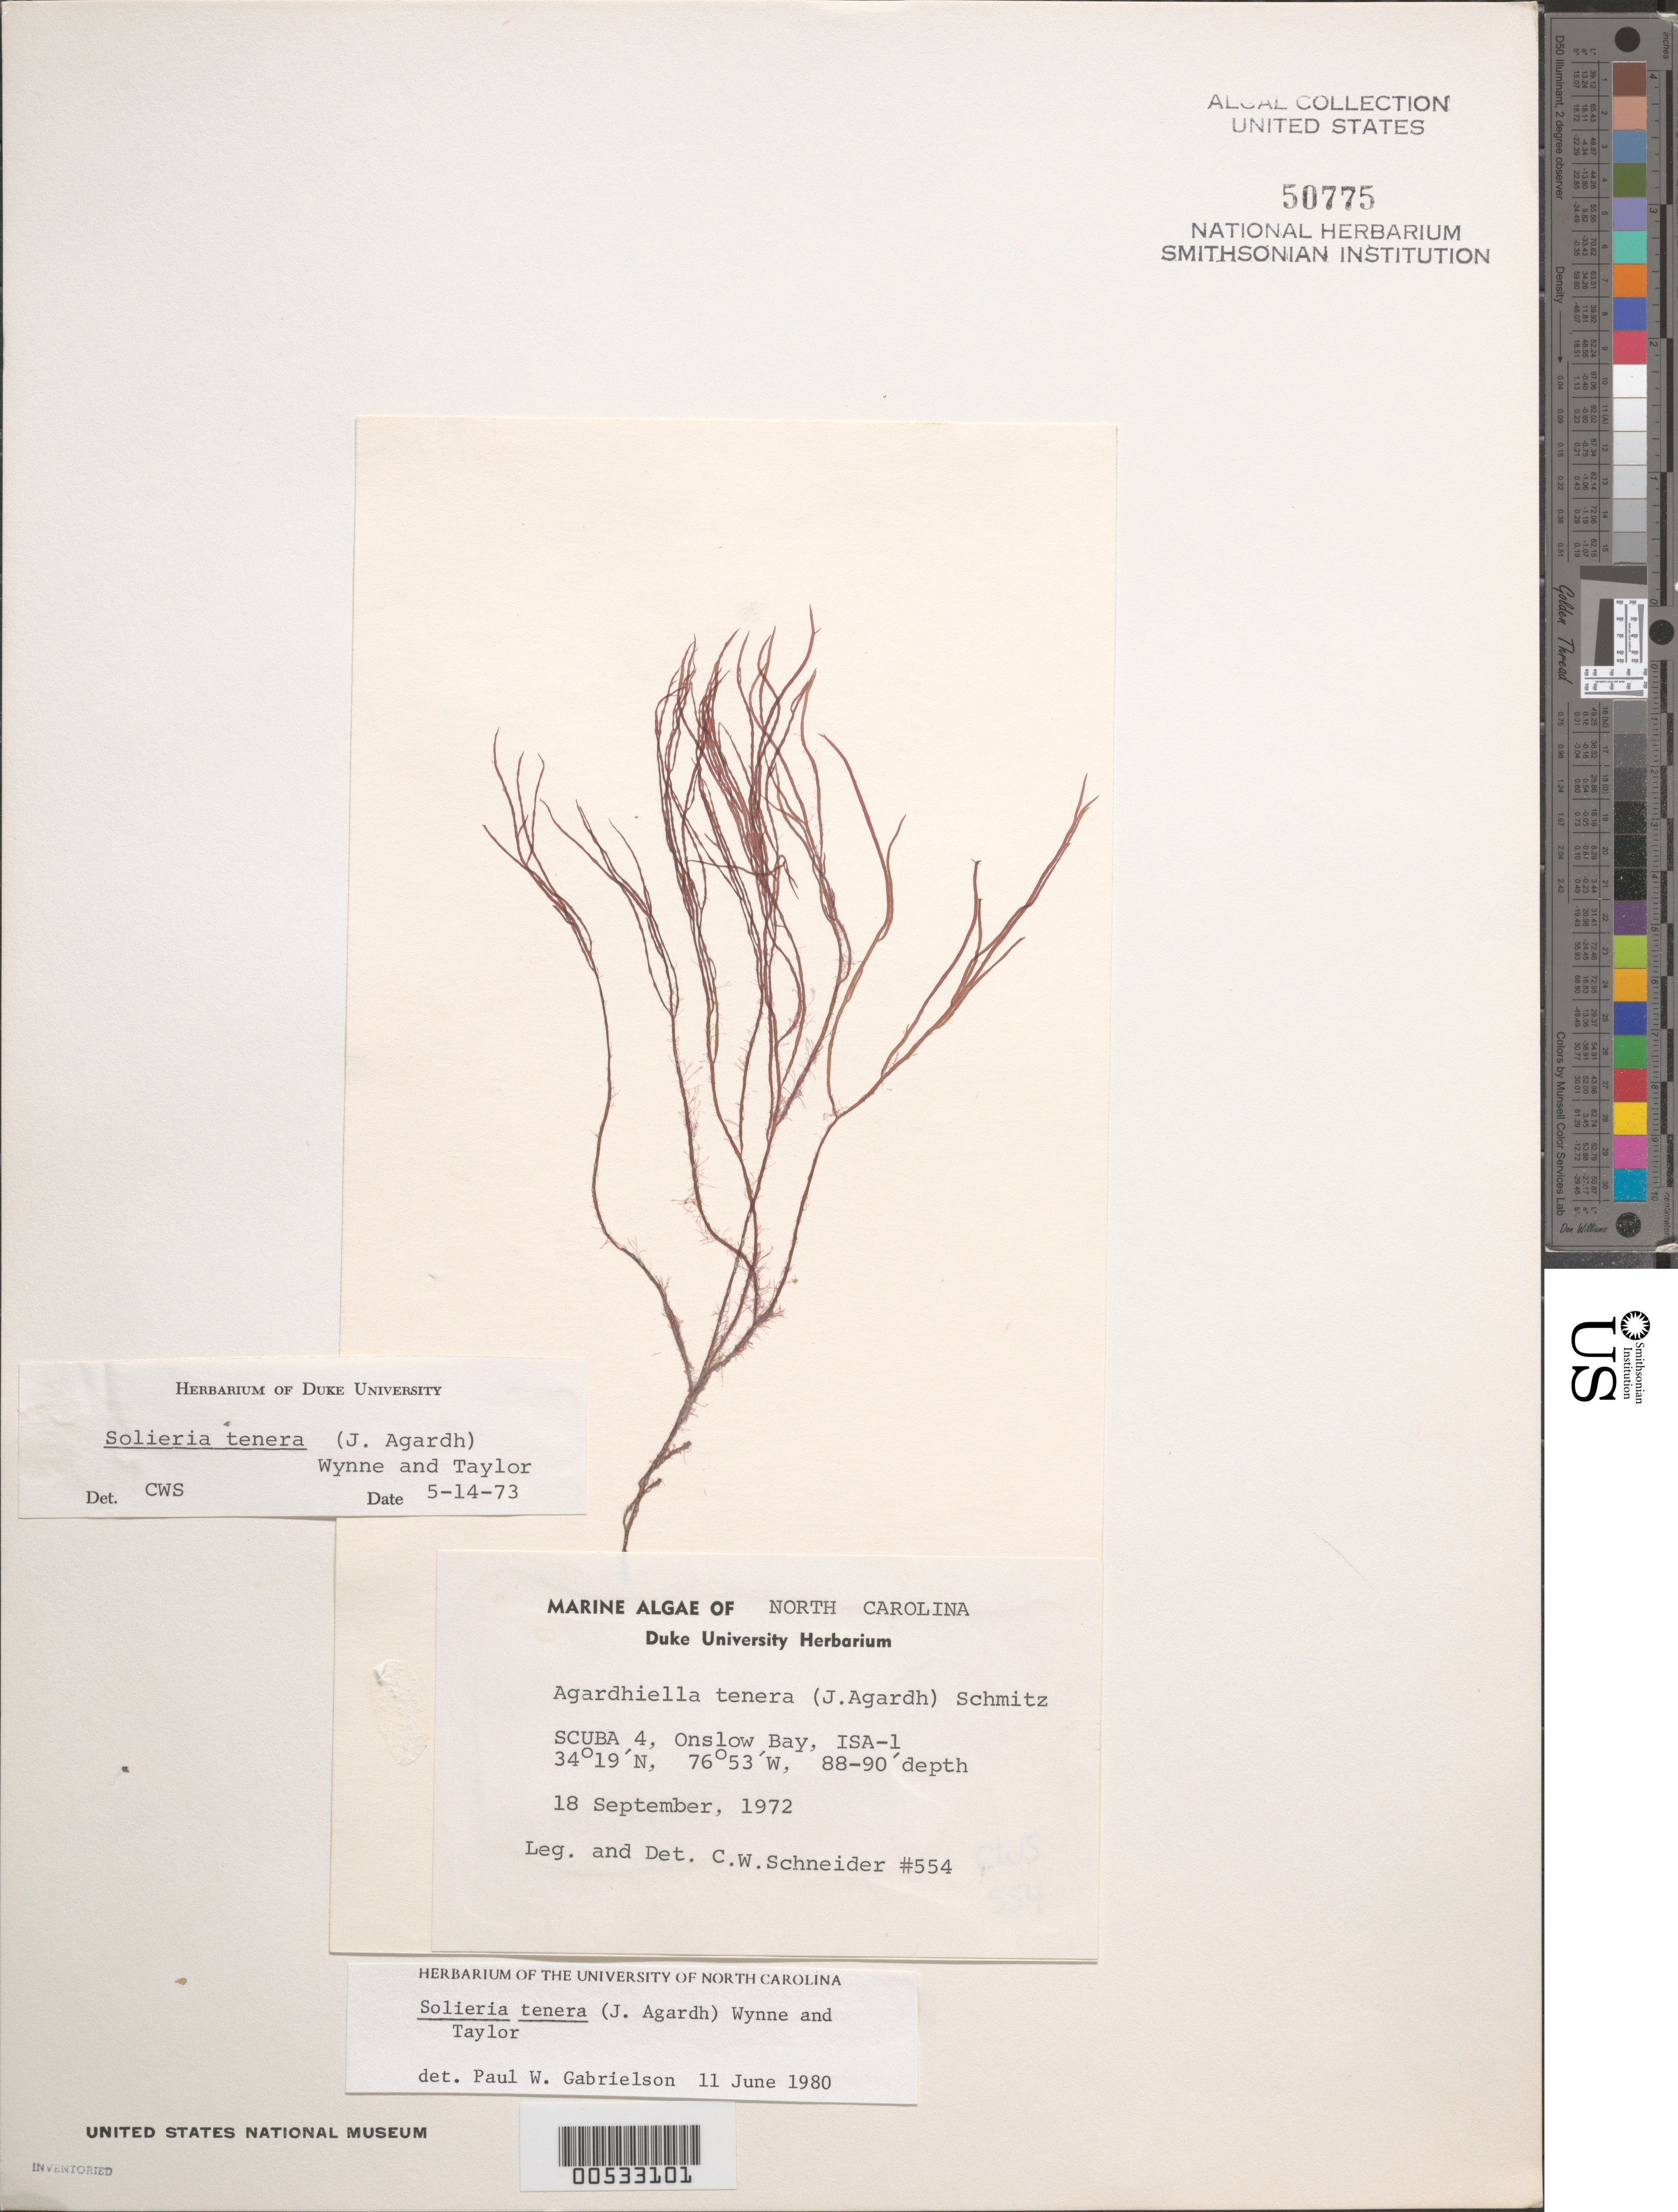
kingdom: Plantae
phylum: Rhodophyta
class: Florideophyceae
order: Gigartinales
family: Solieriaceae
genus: Solieria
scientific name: Solieria filiformis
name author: (Kütz.) P.W. Gabrielson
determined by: Algae name updating Project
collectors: C. W. Schneider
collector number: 554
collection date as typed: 18 Sep 1972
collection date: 1972-09-18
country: United States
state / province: North Carolina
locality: Onslow Bay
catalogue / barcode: US 50775